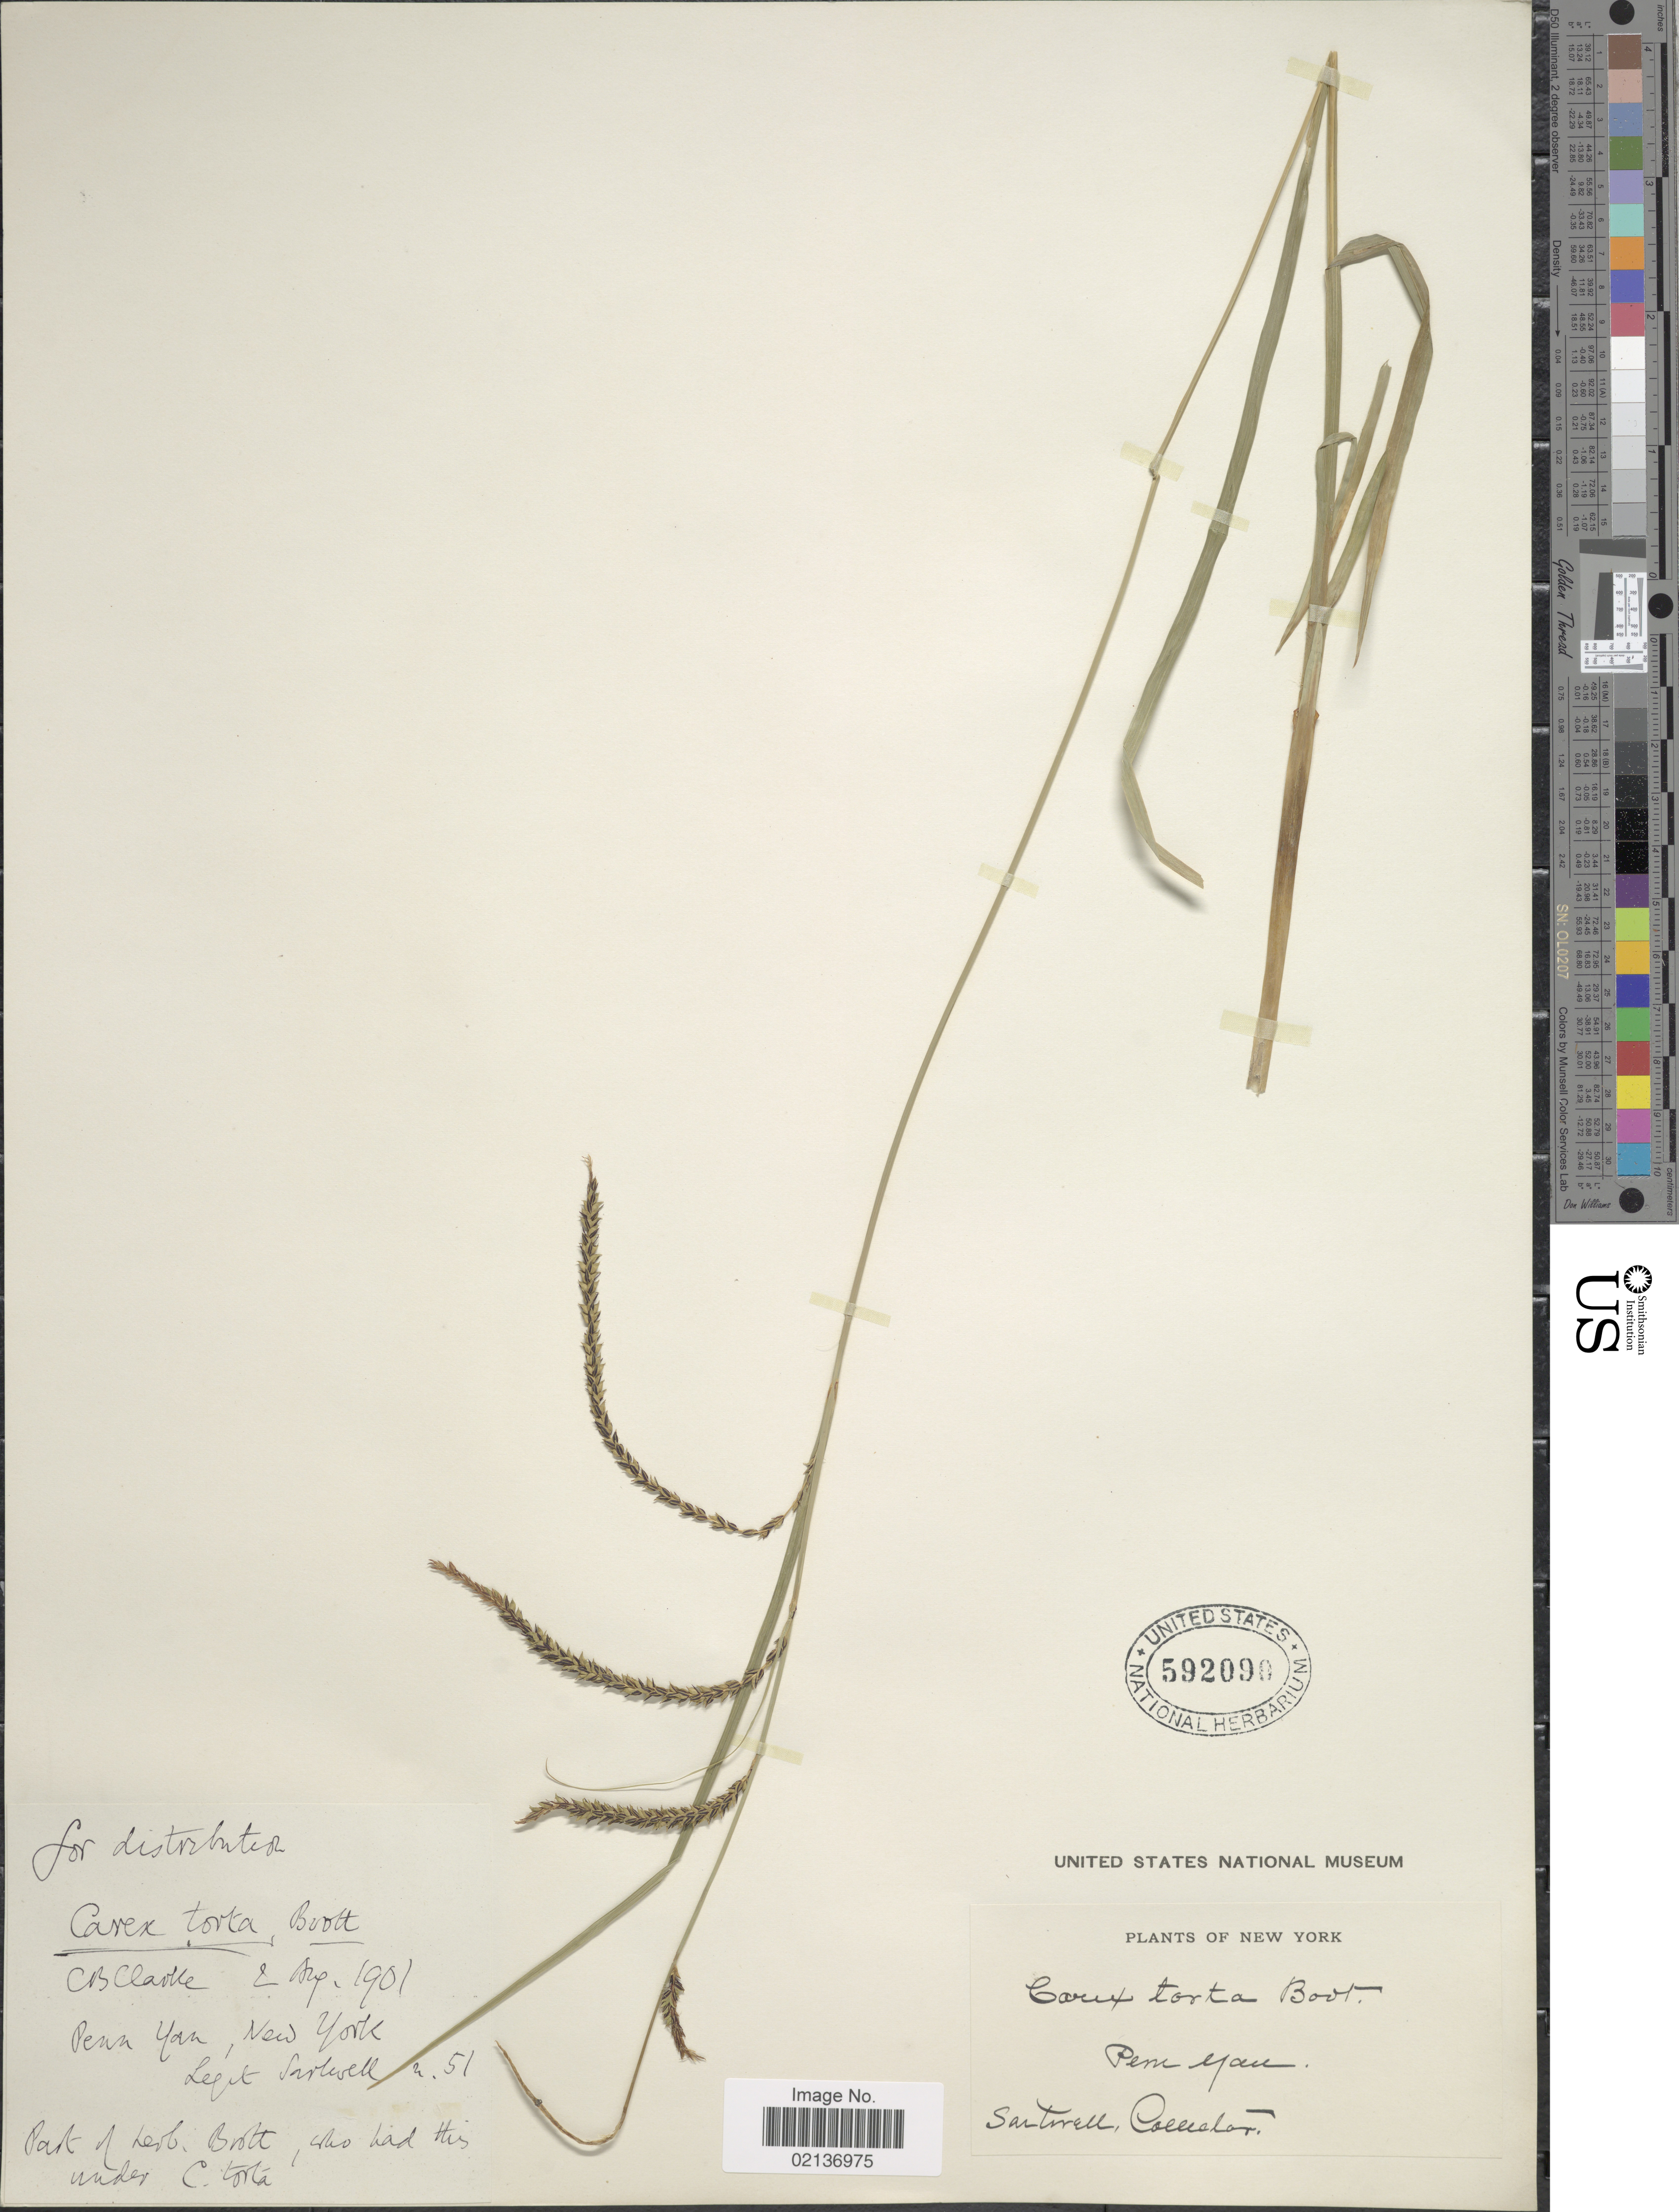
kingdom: Plantae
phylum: Tracheophyta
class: Liliopsida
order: Poales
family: Cyperaceae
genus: Carex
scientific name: Carex torta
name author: Boott ex Tuck.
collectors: Sartwell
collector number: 51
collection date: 1901-09-02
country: United States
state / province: New York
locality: Penn Yan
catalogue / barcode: US 592090